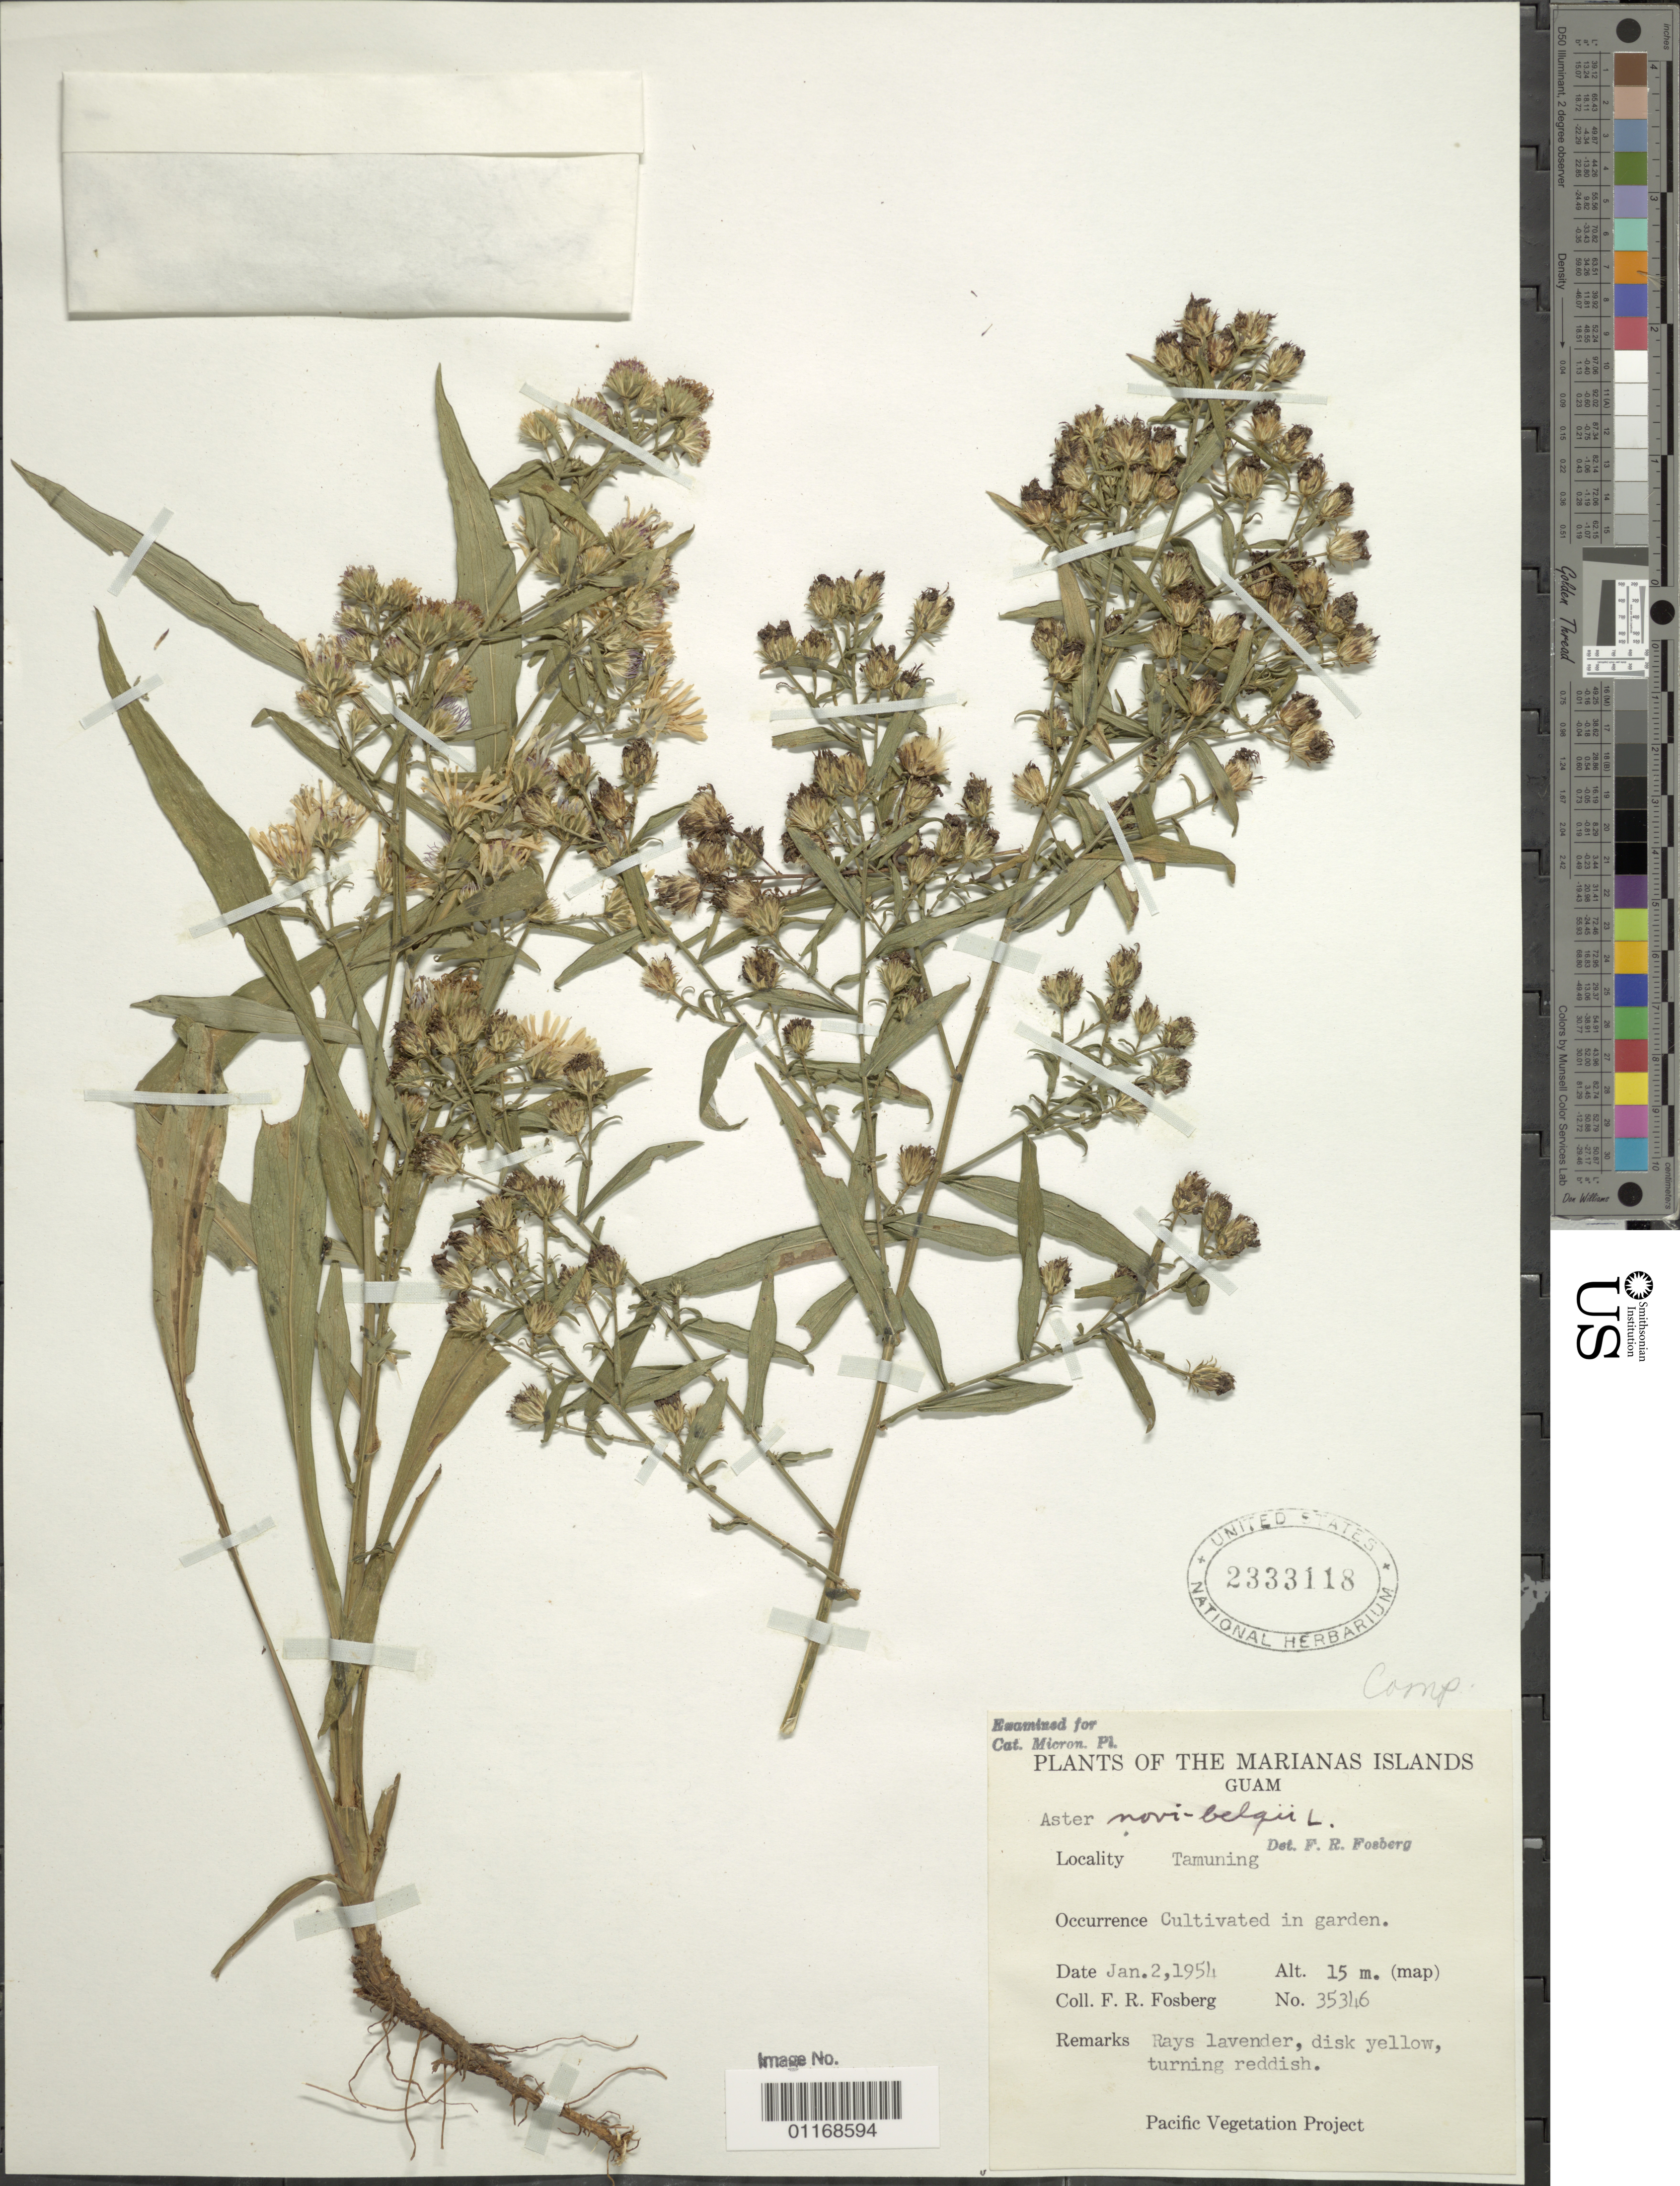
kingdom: Plantae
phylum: Tracheophyta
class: Magnoliopsida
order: Asterales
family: Asteraceae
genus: Symphyotrichum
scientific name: Symphyotrichum novi-belgii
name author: (L.) G.L. Nesom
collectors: F. R. Fosberg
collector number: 35346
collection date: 1954-01-02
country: Guam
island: Guam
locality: Tamuning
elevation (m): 15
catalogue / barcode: US 2333118